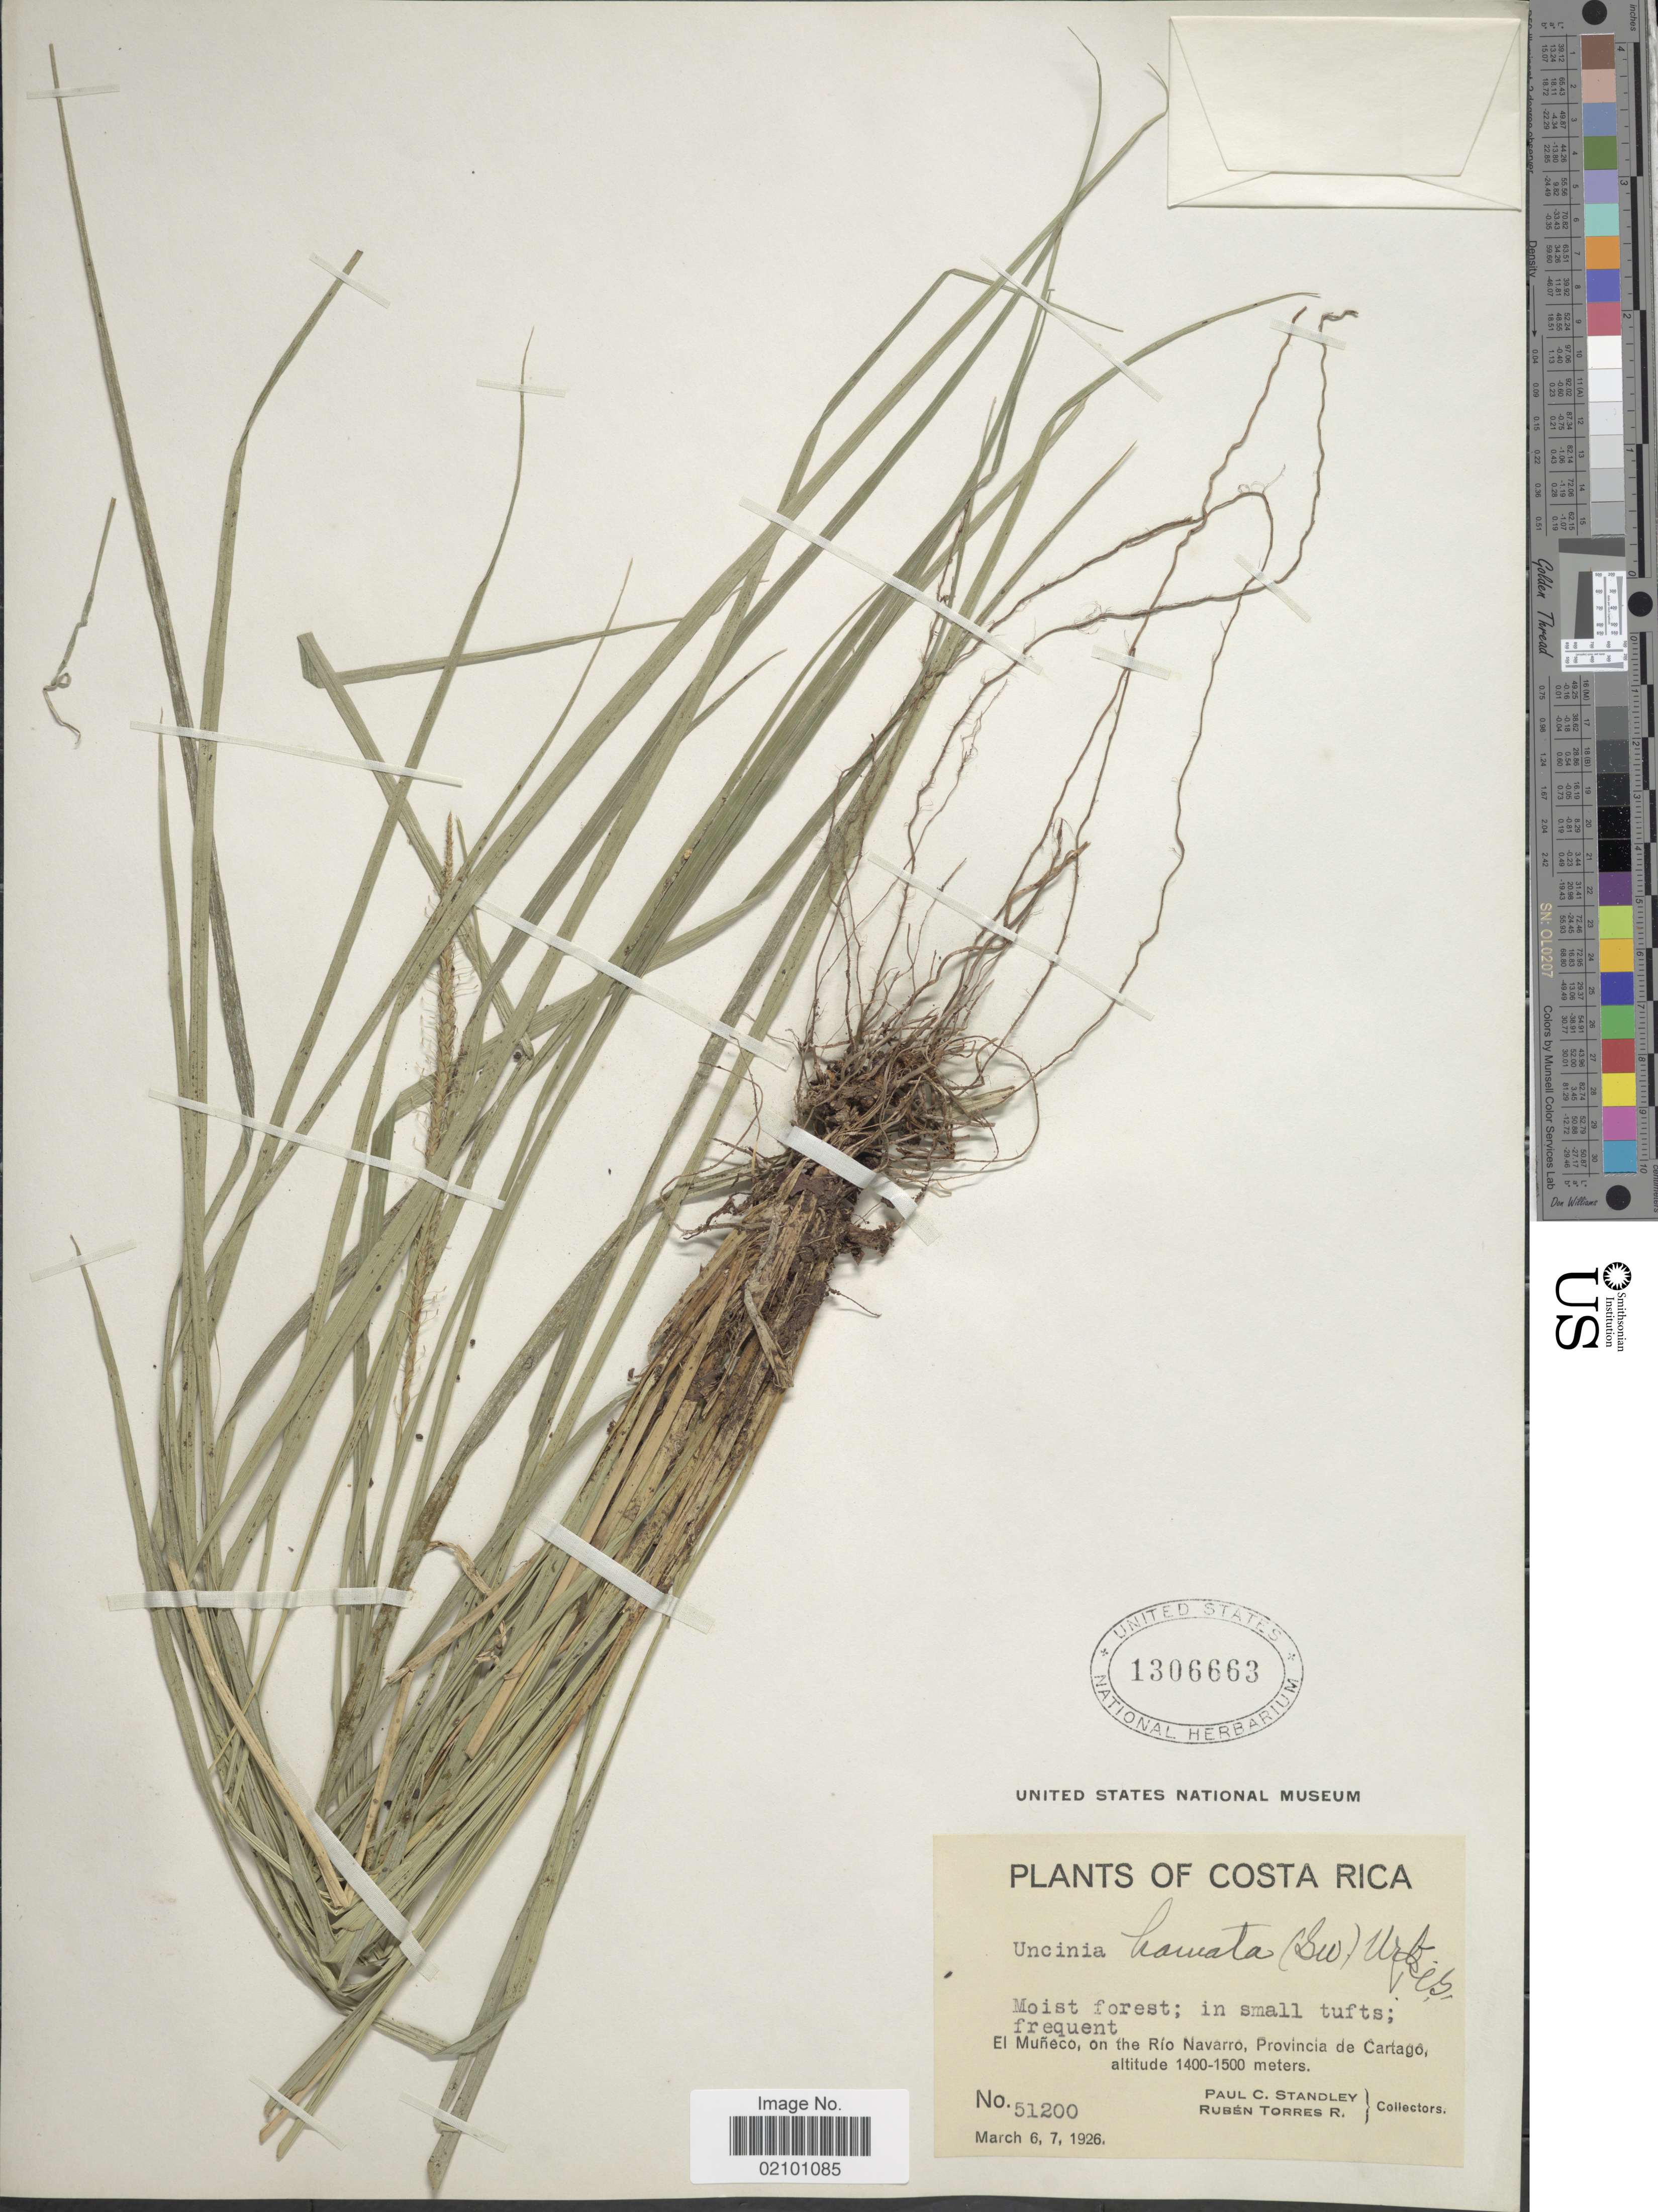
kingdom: Plantae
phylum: Tracheophyta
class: Liliopsida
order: Poales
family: Cyperaceae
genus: Carex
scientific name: Carex hamata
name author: Sw.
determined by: Strong, M. T., (US), Smithsonian Institution - National Museum of Natural History (UNITED STATES)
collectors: P. C. Standley & R. Torres Rojas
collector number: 51200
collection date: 1926-03-06/1926-03-07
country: Costa Rica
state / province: Cartago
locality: El Muneco, on the Rio Navarro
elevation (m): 1400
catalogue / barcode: US 1306663